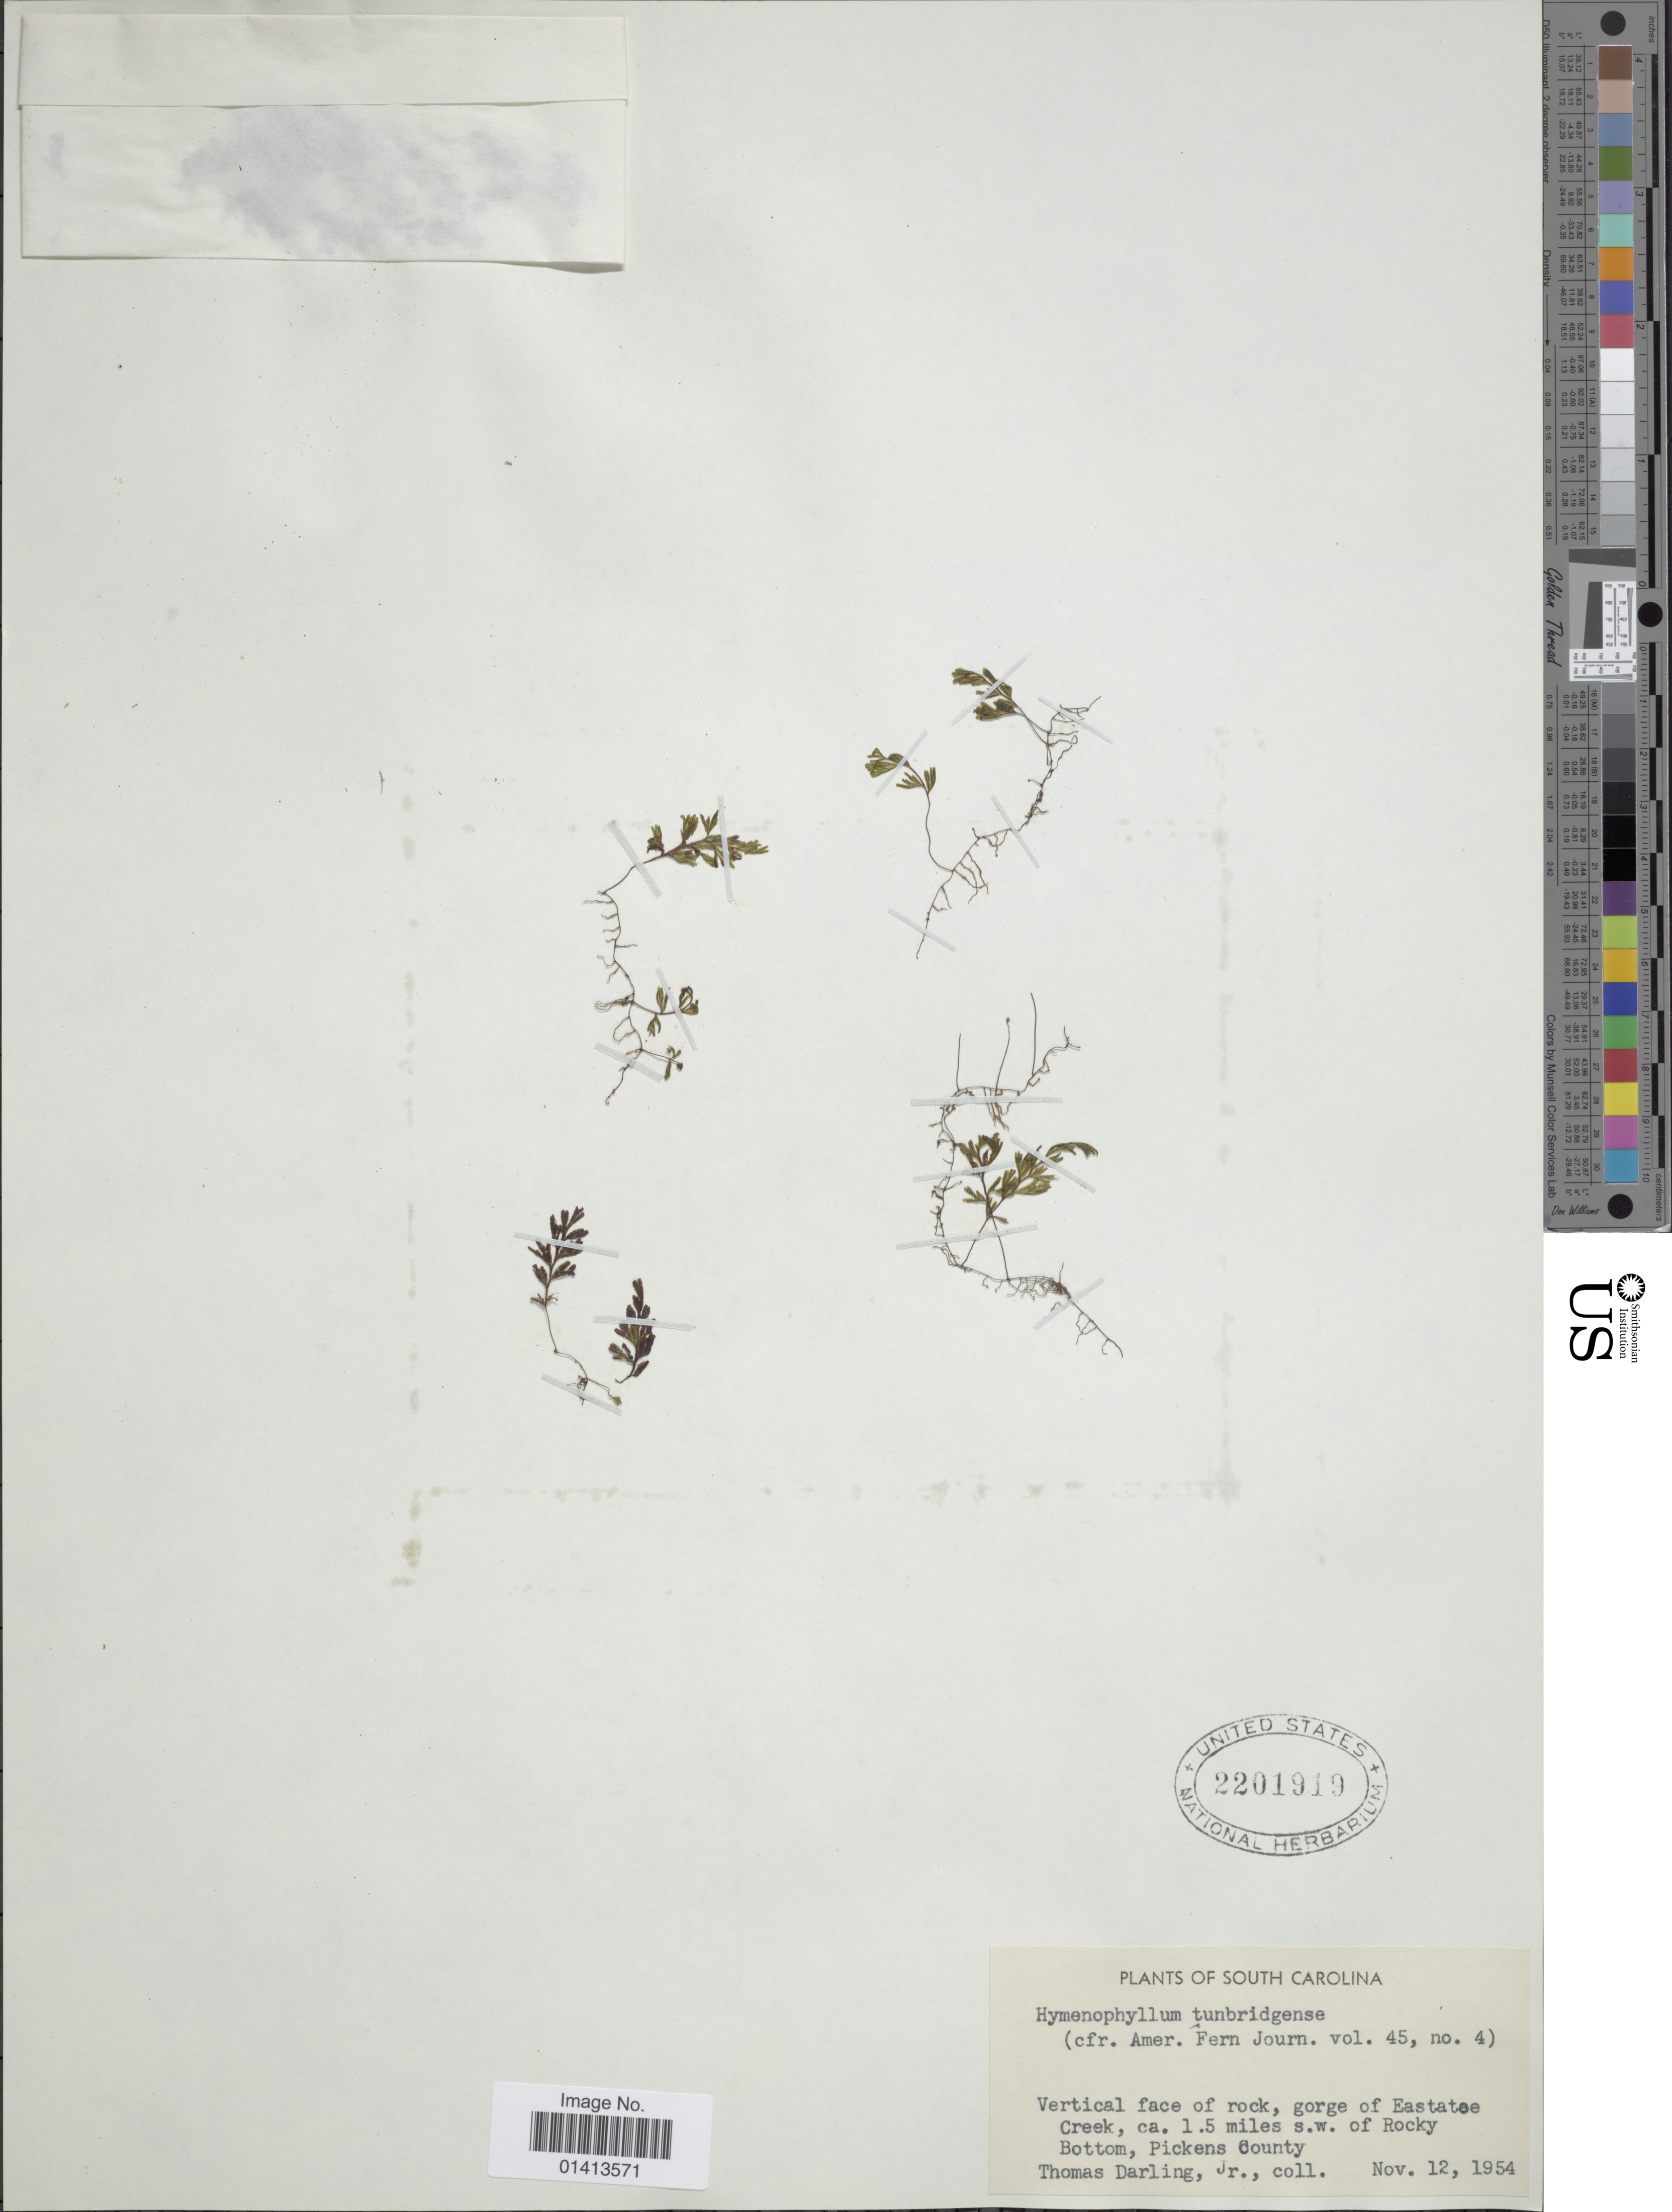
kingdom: Plantae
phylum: Tracheophyta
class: Polypodiopsida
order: Hymenophyllales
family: Hymenophyllaceae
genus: Hymenophyllum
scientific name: Hymenophyllum tunbrigense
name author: (L.) Small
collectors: T. Darling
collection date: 1954-11-12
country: United States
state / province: South Carolina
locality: Gorge of Eastate Creek, ca 1.5 miles s.w. of Rocky Bottom, Pickens County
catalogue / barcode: US 2201919